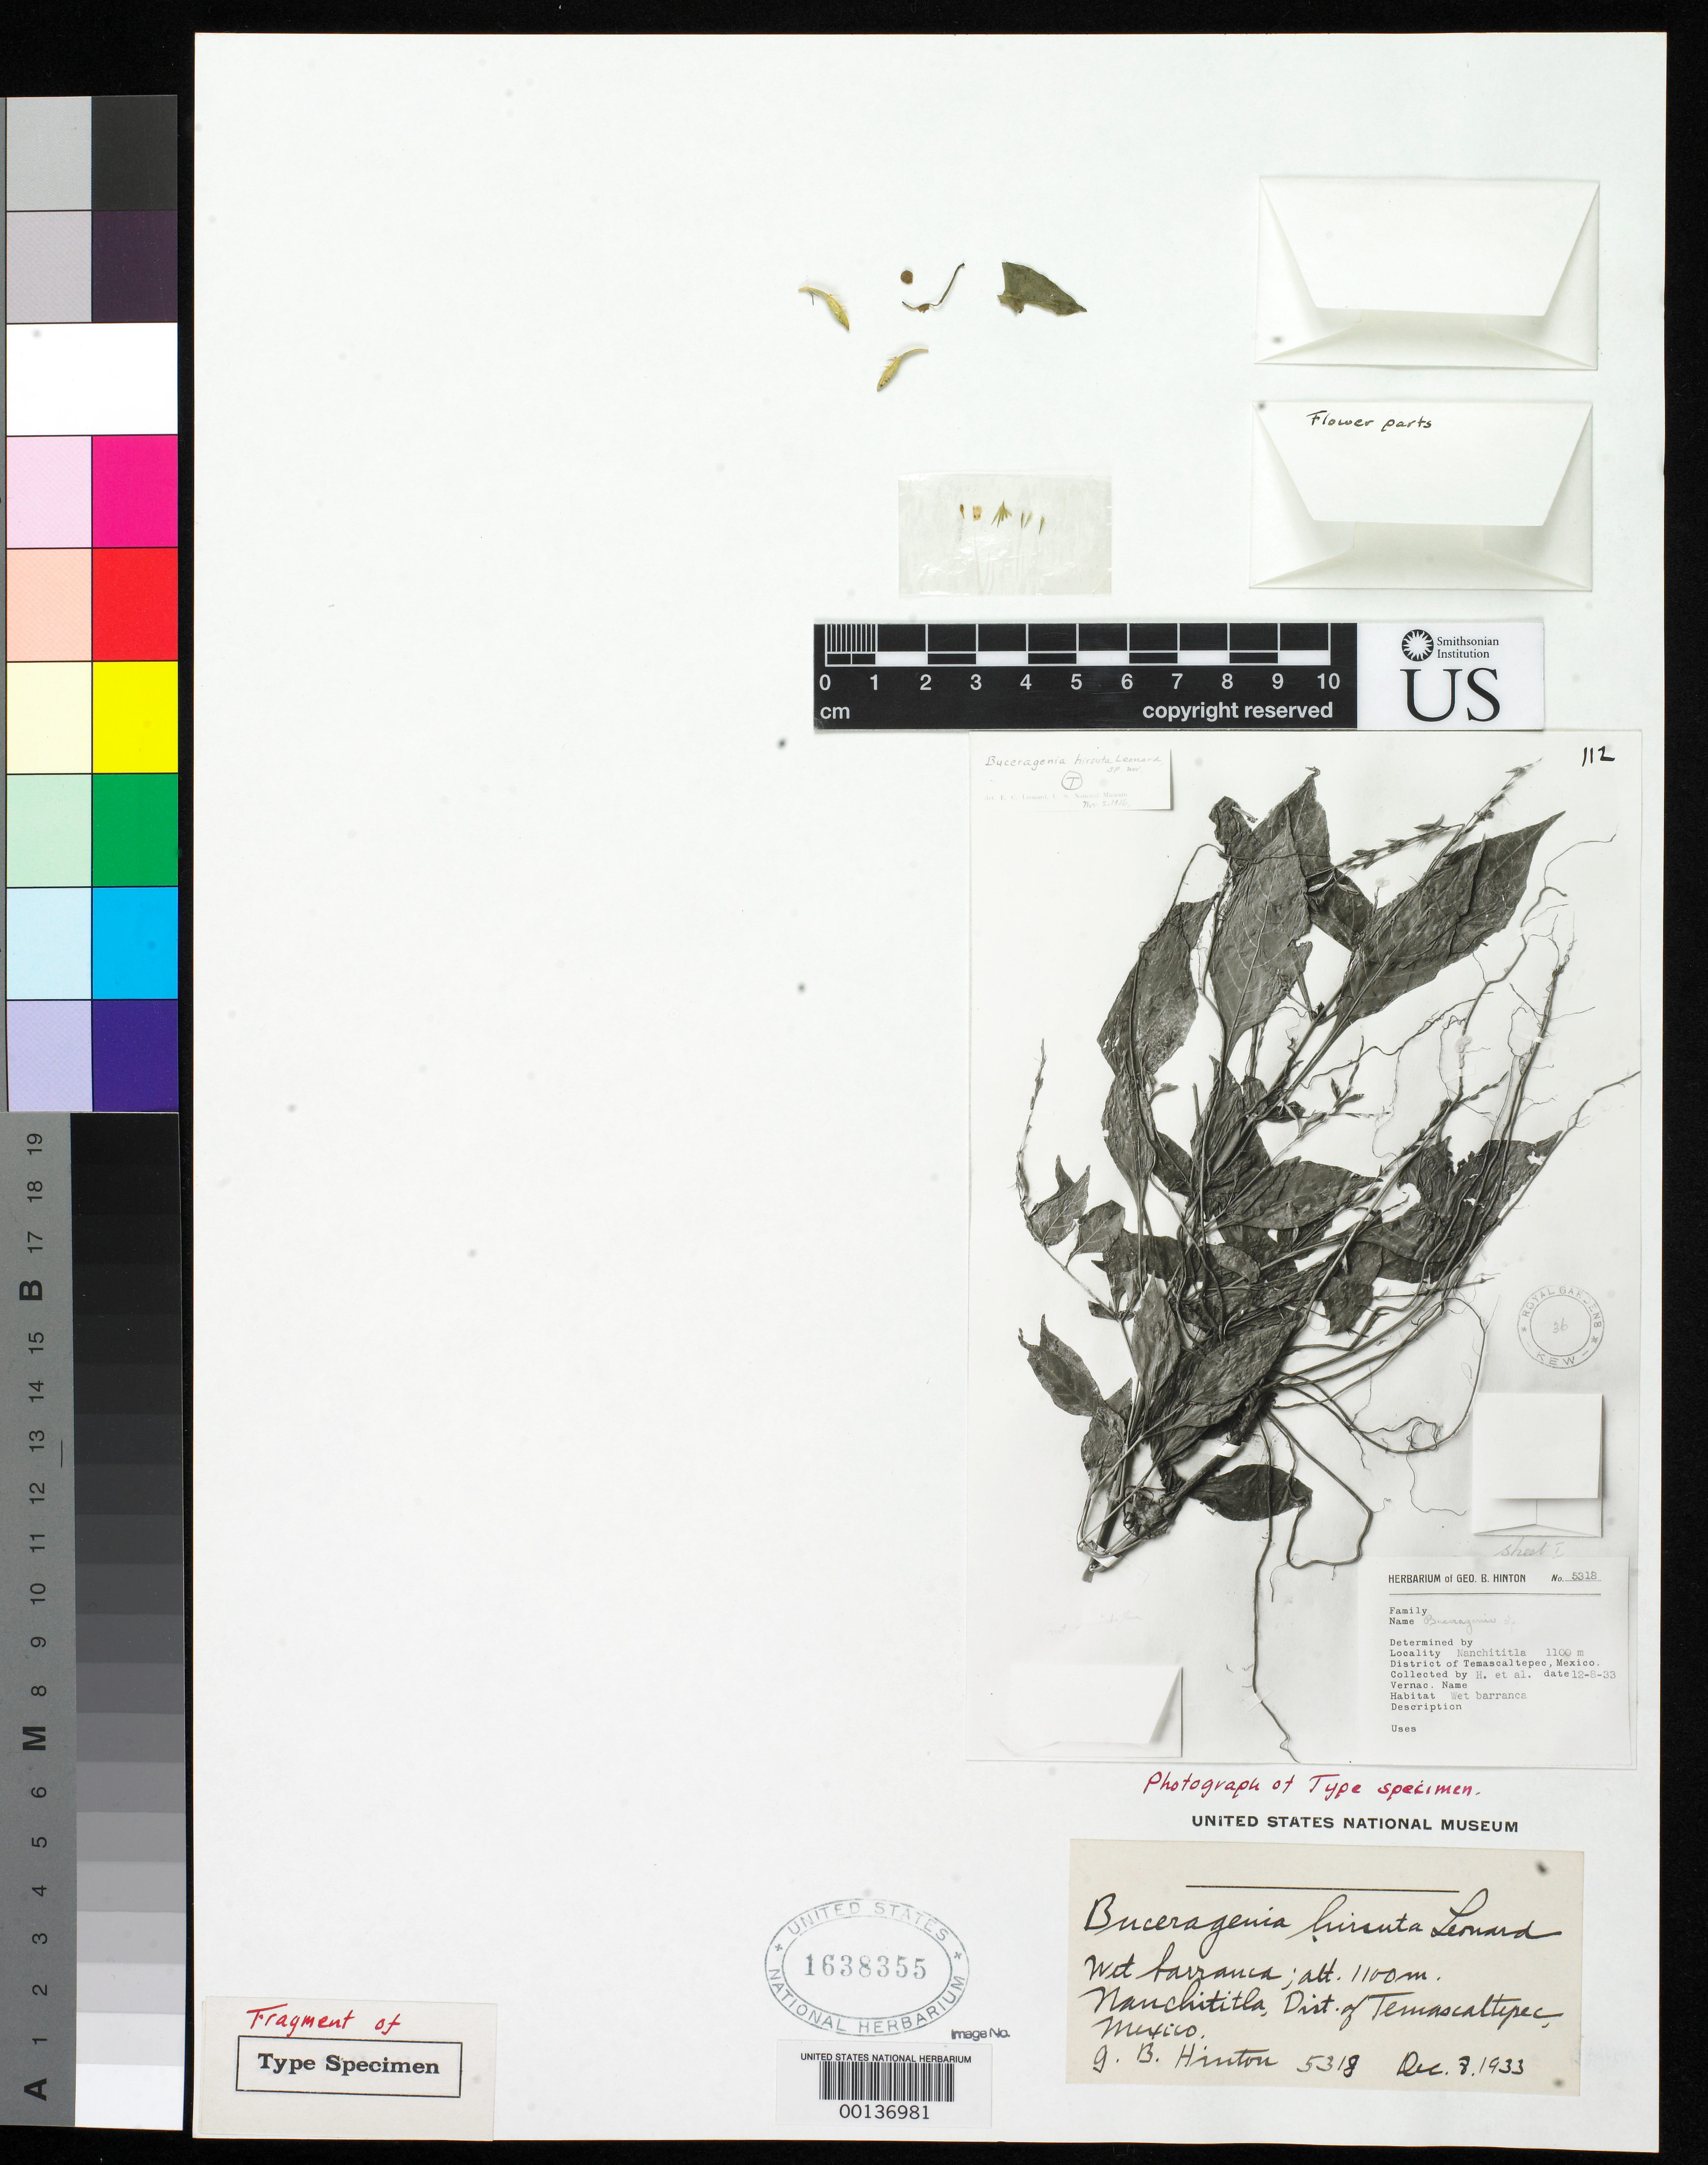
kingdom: Plantae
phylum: Tracheophyta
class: Magnoliopsida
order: Lamiales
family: Acanthaceae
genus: Buceragenia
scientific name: Buceragenia hirsuta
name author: Leonard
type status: Isotype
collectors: G. B. Hinton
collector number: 5318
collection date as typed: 08 Dec 1933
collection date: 1933-12-08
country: Mexico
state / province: México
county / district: Temascaltepec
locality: Nanchititla.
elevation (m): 1100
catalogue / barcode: US 1638355